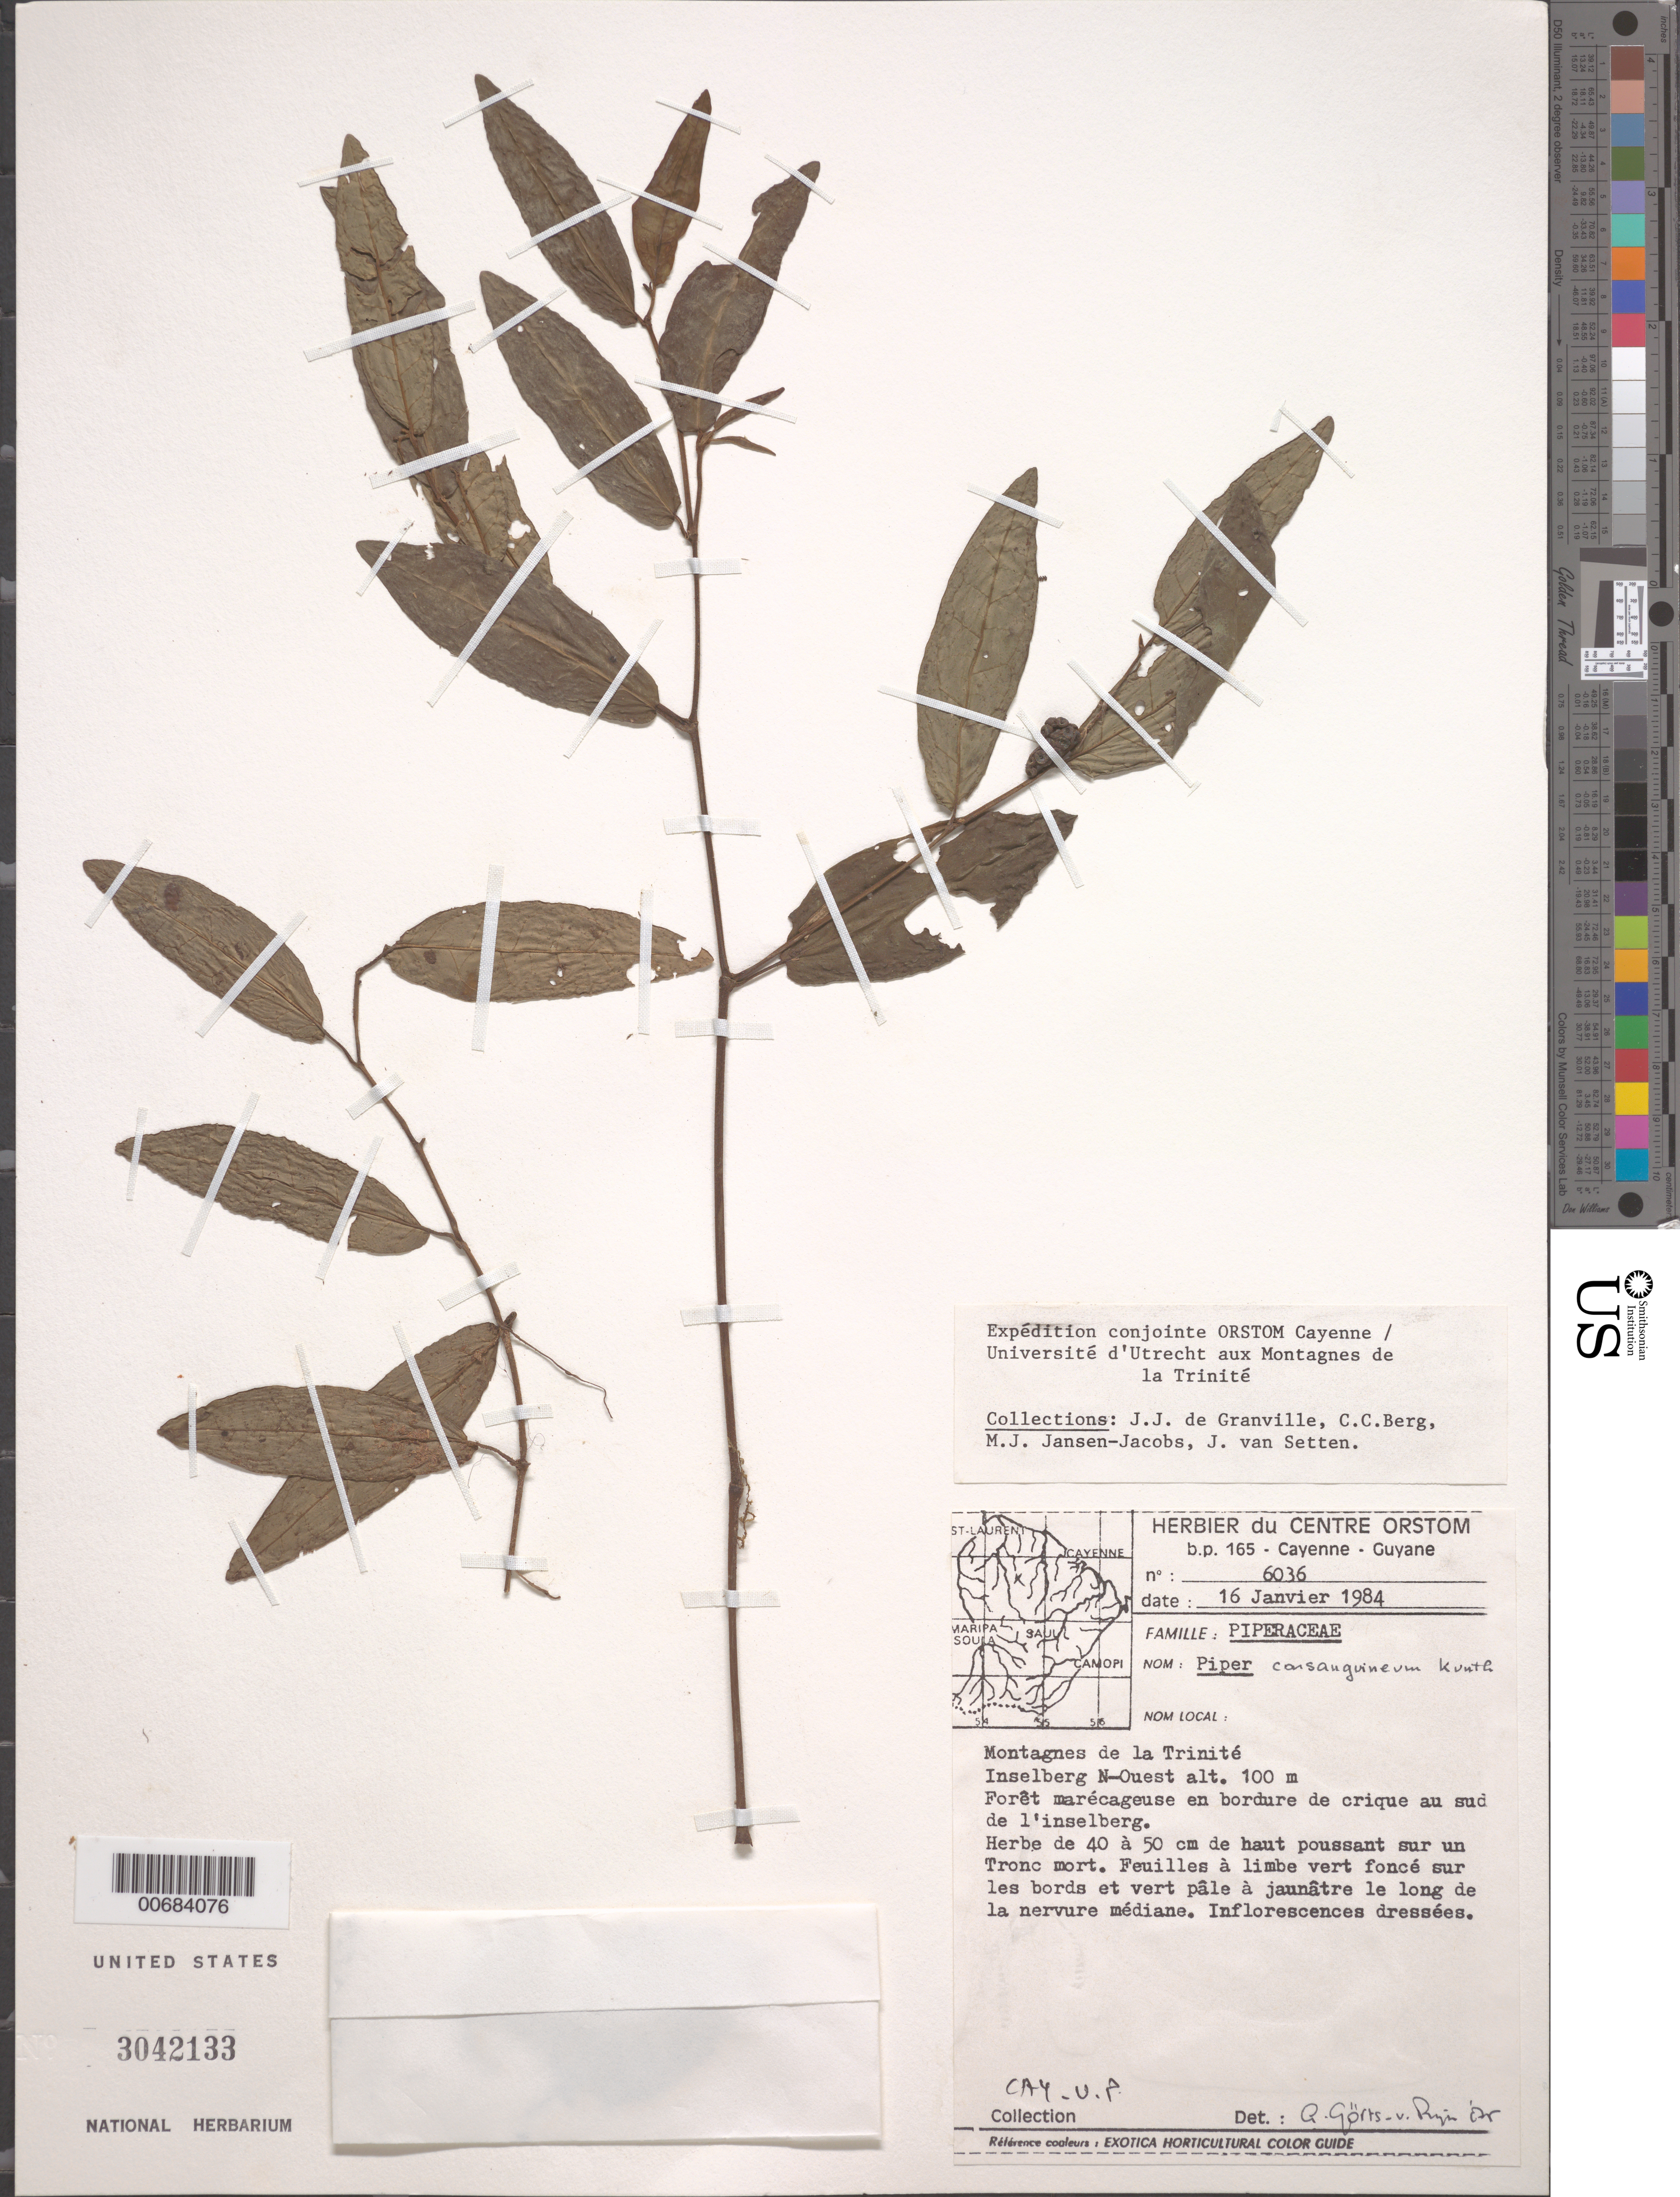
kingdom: Plantae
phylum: Tracheophyta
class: Magnoliopsida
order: Piperales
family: Piperaceae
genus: Piper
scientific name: Piper consanguineum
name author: Kunth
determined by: Görts-van Rijn, A. R. A.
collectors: J.-J. de Granville, C. C. Berg, M. J. Jansen-Jacobs & J. van Setten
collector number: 6036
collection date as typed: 16-Jan-84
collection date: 1984-01-16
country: French Guiana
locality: Montagnes de la Trinité, Inselberg NW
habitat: Forêt marécageuse en bordure de crique au sud de l'inselberg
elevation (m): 100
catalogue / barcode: US 3042133